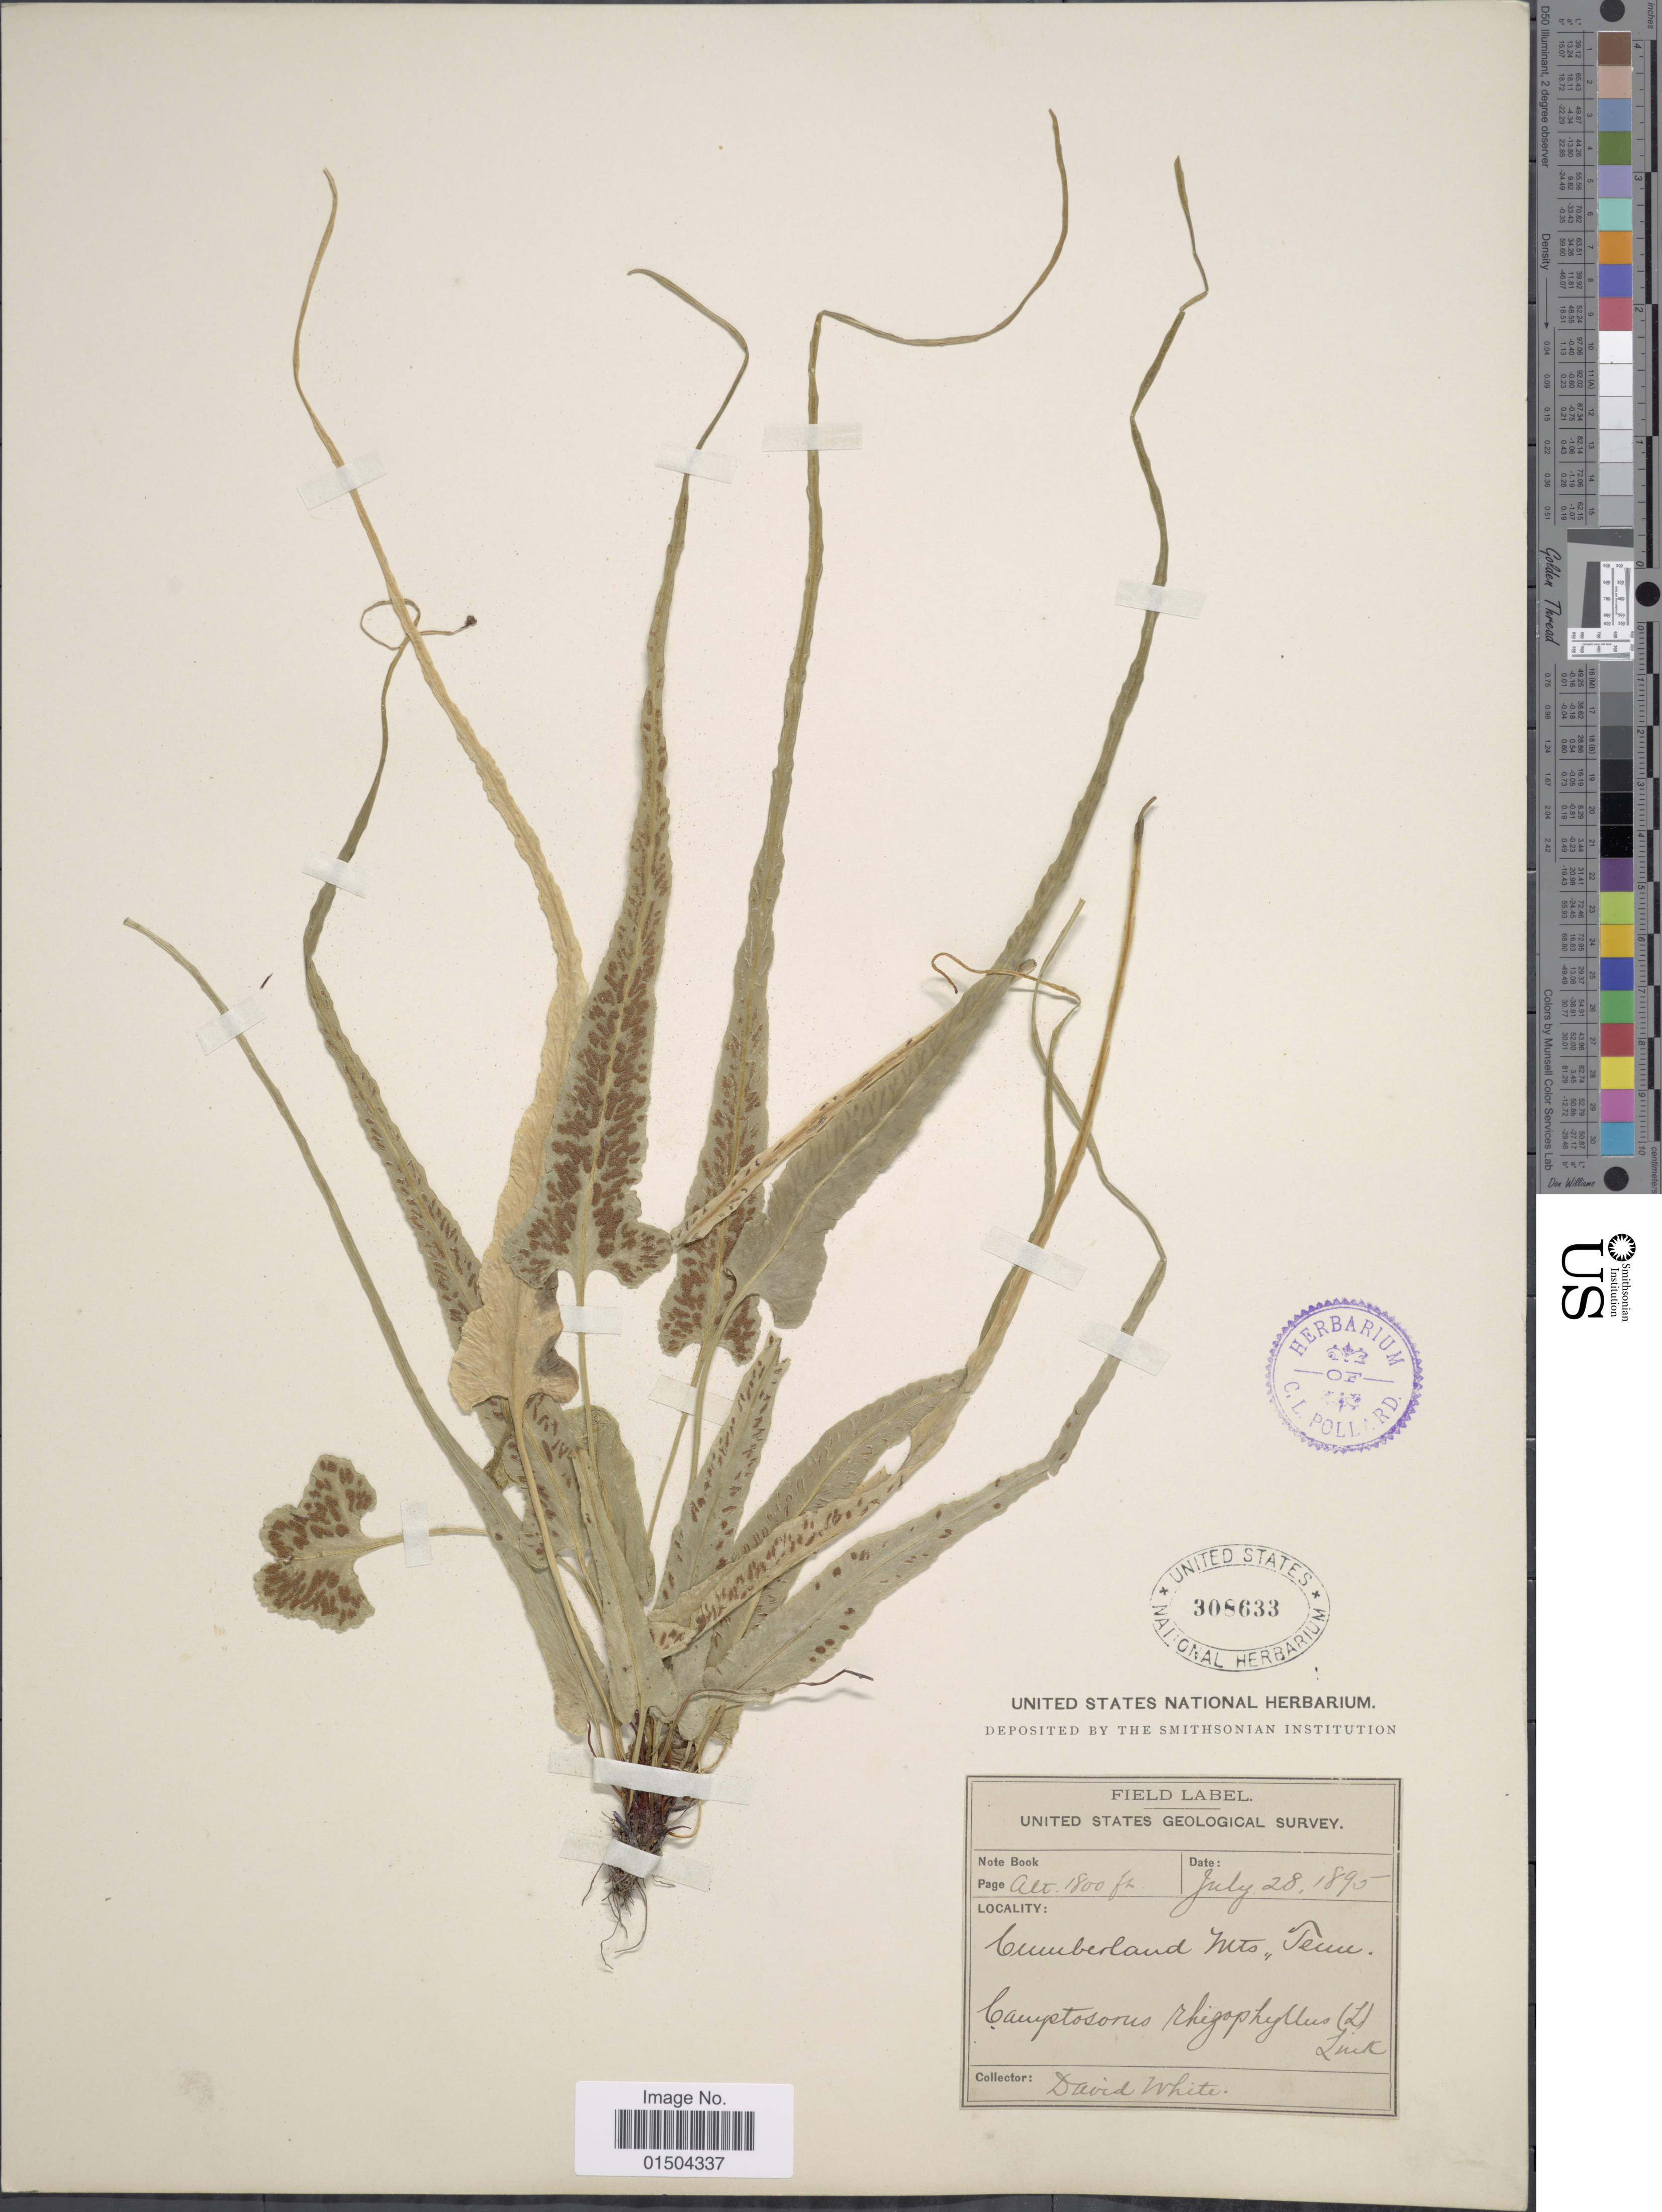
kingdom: Plantae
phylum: Tracheophyta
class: Polypodiopsida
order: Polypodiales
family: Aspleniaceae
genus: Asplenium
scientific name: Asplenium rhizophyllum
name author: L.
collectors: D. White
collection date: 1895-07-28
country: United States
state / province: Tennessee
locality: Cumberland Mts.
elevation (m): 549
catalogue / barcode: US 308633